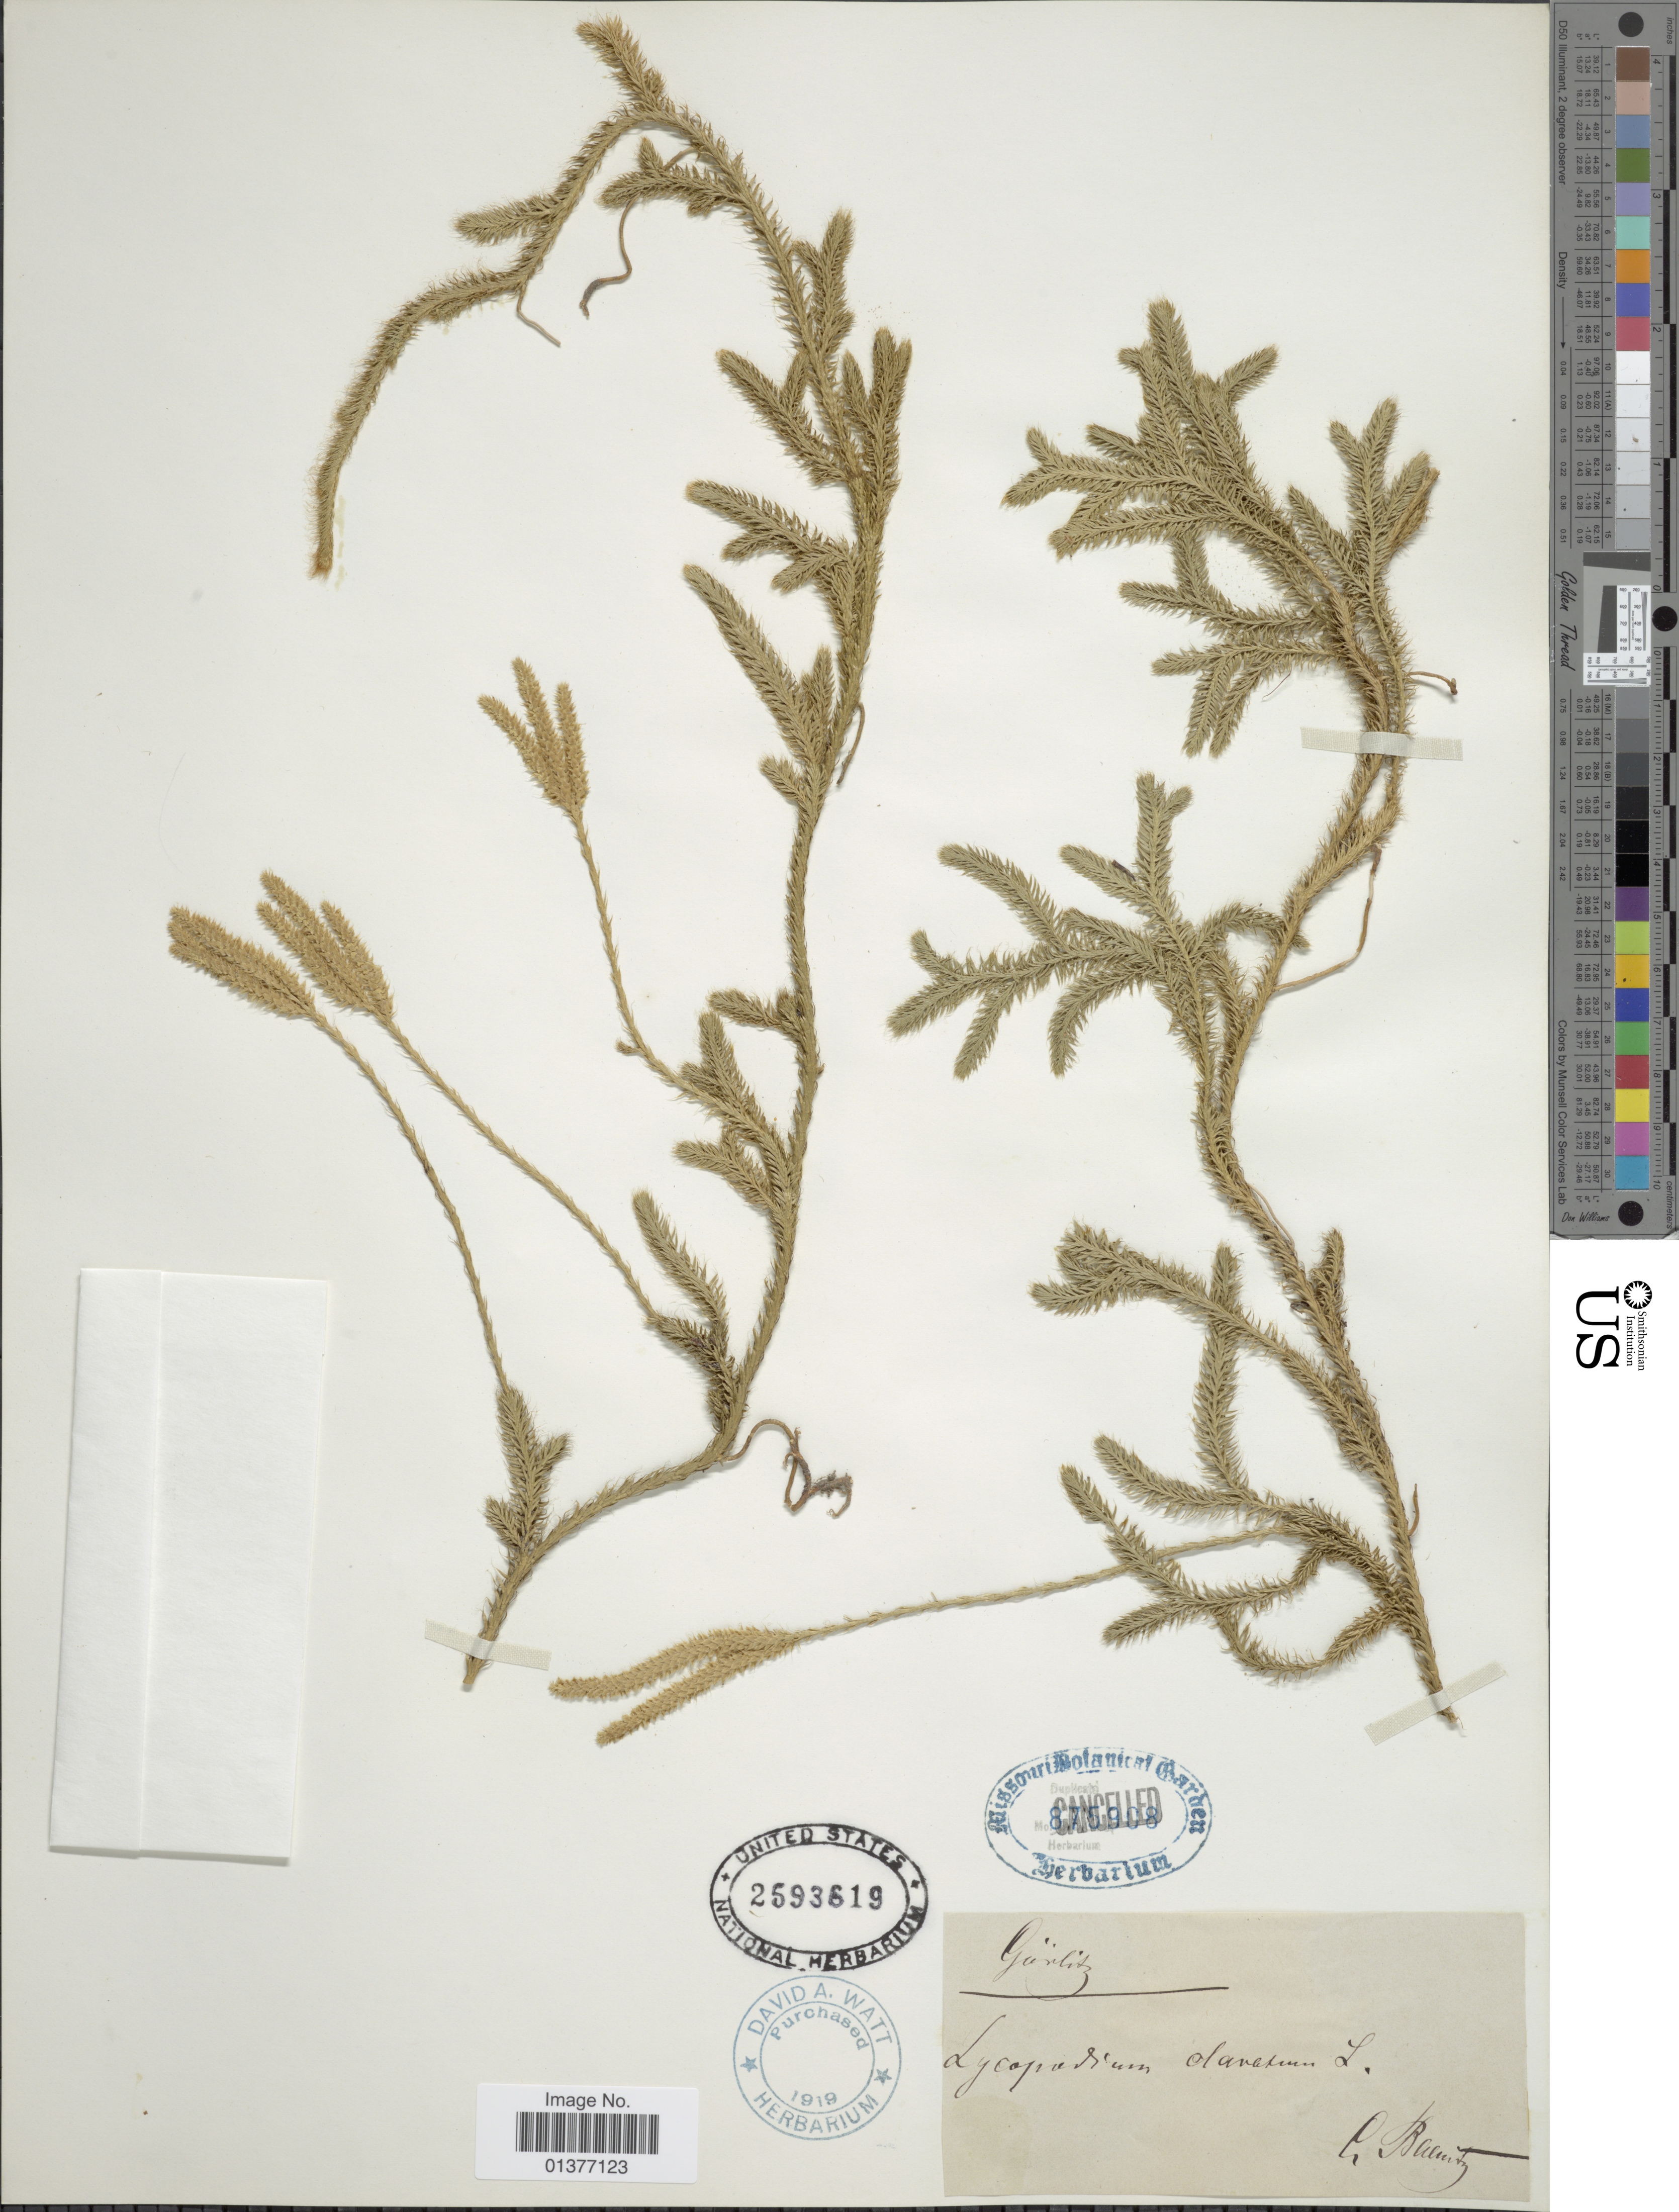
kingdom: Plantae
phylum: Tracheophyta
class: Lycopodiopsida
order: Lycopodiales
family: Lycopodiaceae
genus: Lycopodium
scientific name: Lycopodium clavatum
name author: L.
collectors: C. G. Baenitz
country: Germany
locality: Görlitz [interpreted]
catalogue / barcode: US 2593619